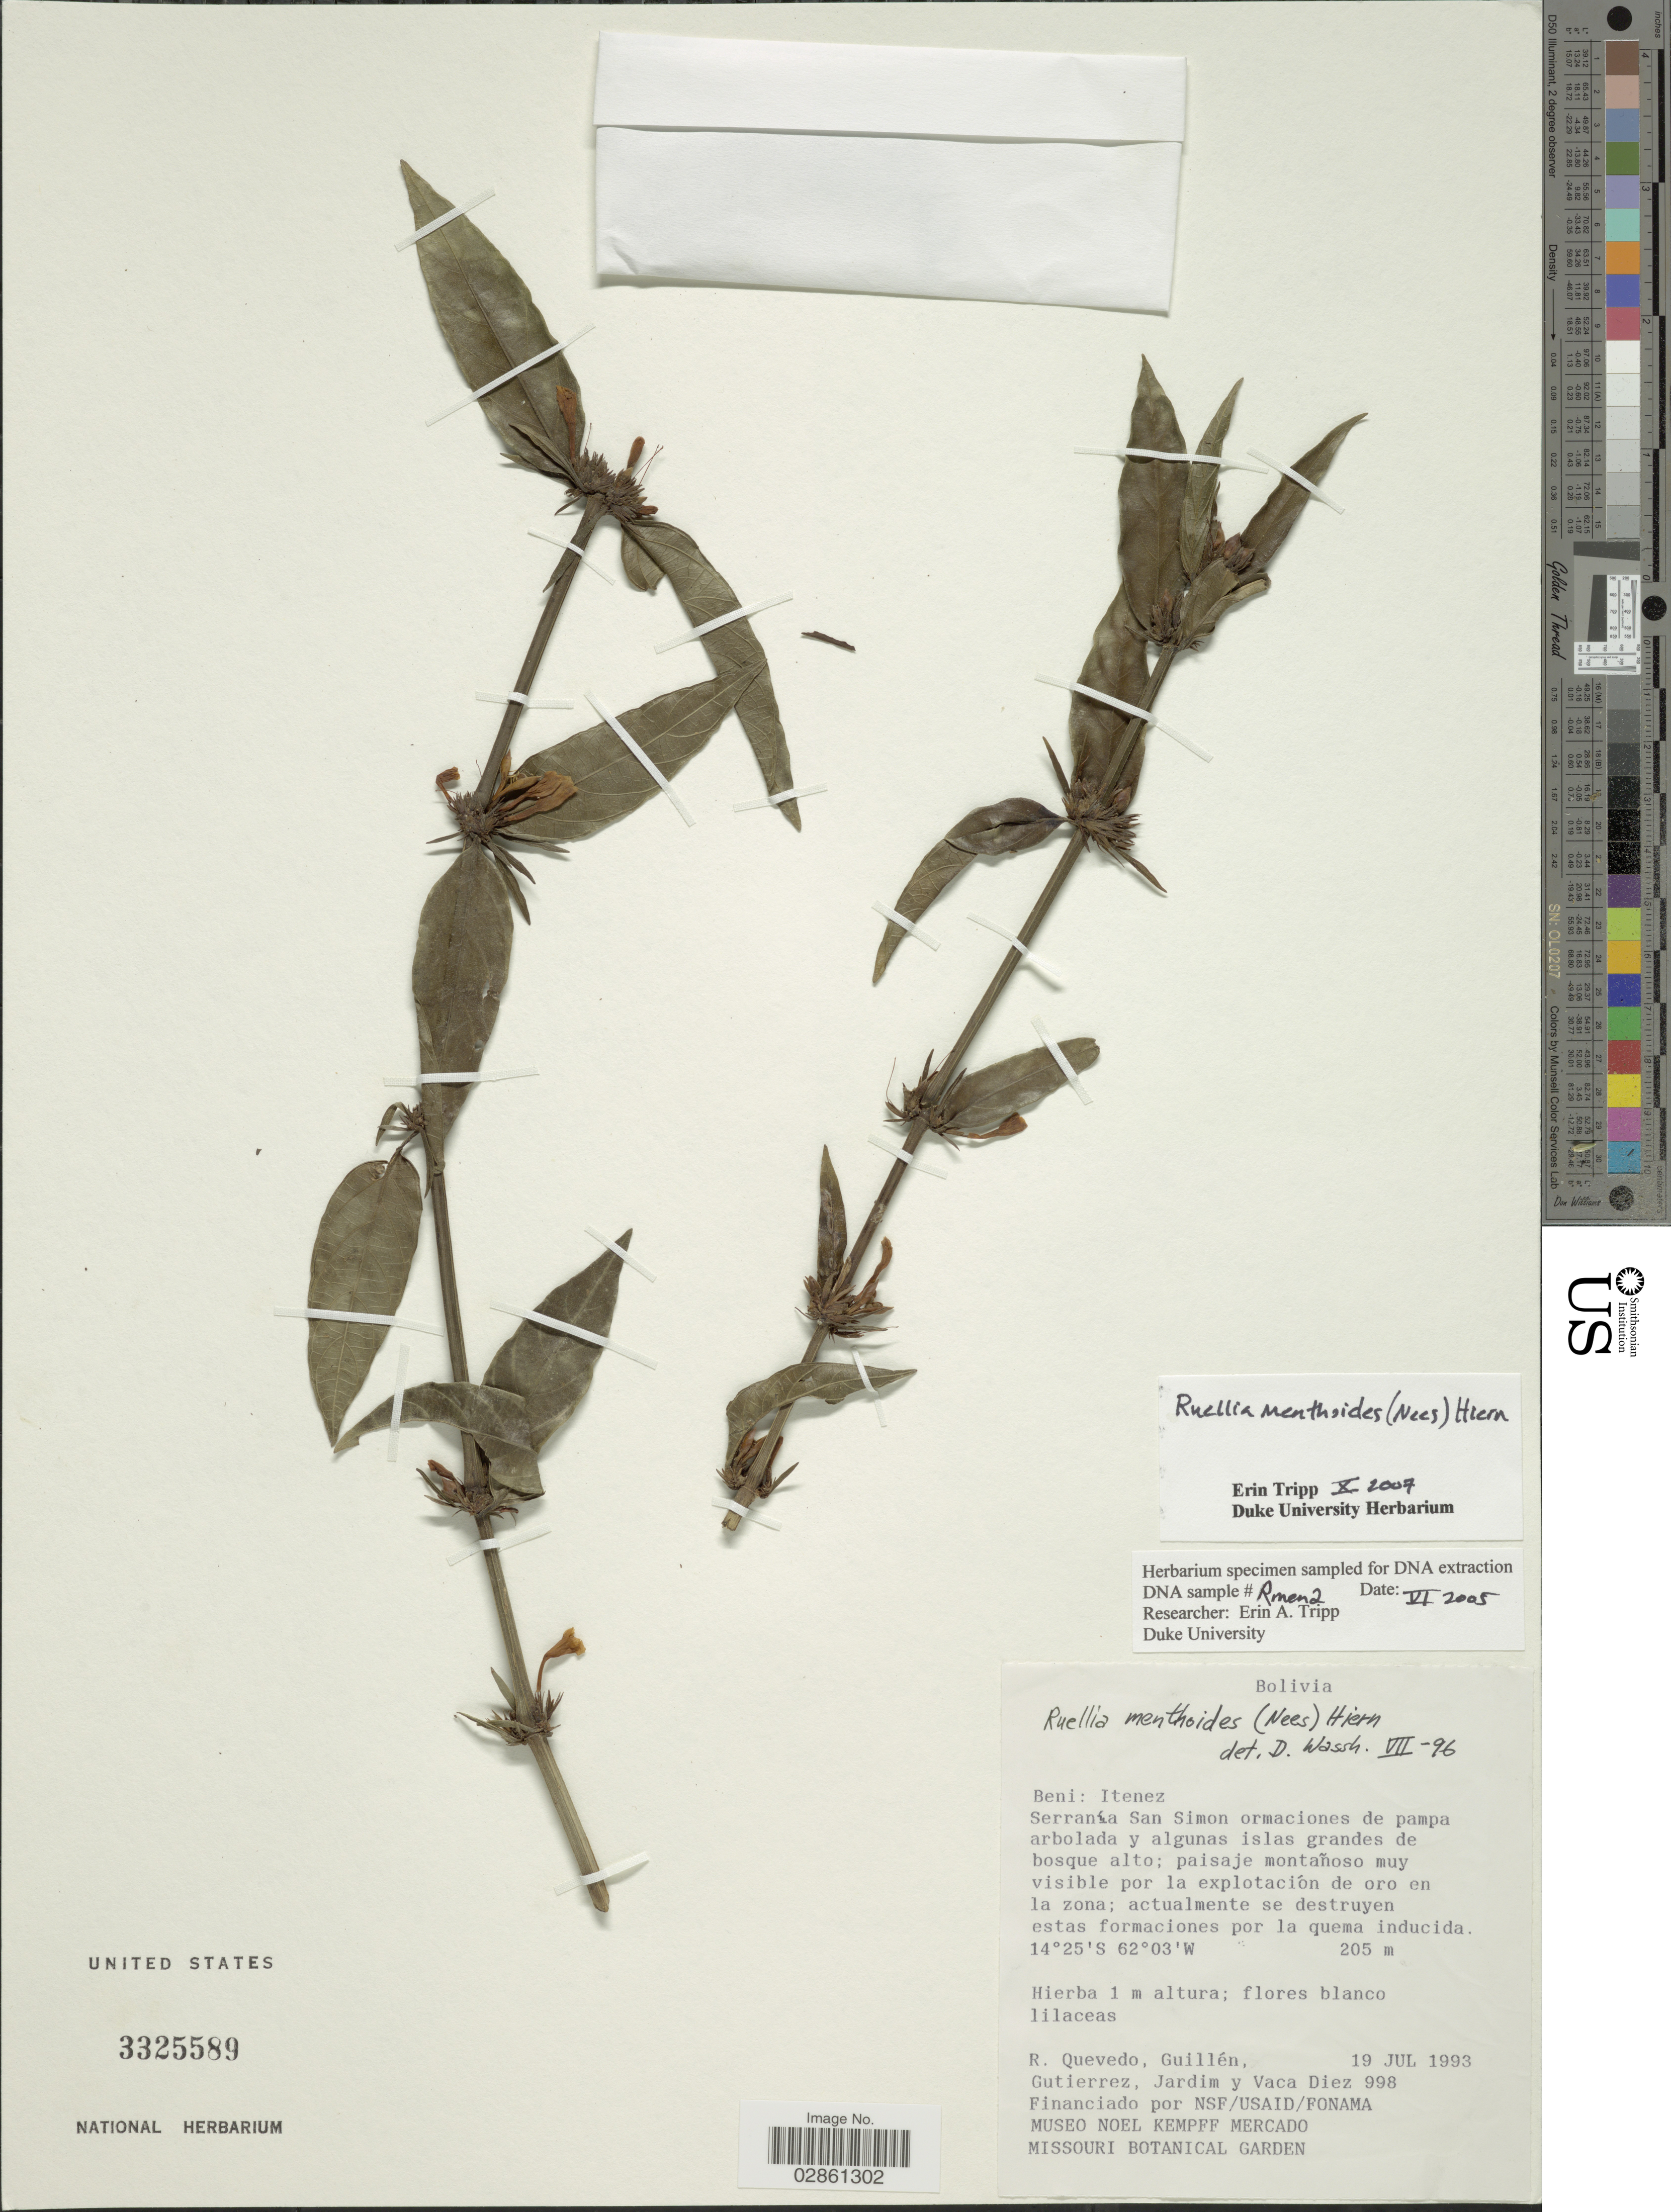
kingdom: Plantae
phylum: Tracheophyta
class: Magnoliopsida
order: Lamiales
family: Acanthaceae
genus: Ruellia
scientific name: Ruellia menthoides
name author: (Nees) Hiern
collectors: R. Quevedo, -- Guillen, -. Gutierrez, Jardim, -- & -. Vaca Diez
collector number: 998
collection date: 1993-07-19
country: Bolivia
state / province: Beni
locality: Itenez, Serranía San Simon ormaciones de pampa arbolada y algunas islas grandes de bosque alto.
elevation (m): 205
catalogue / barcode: US 3325589